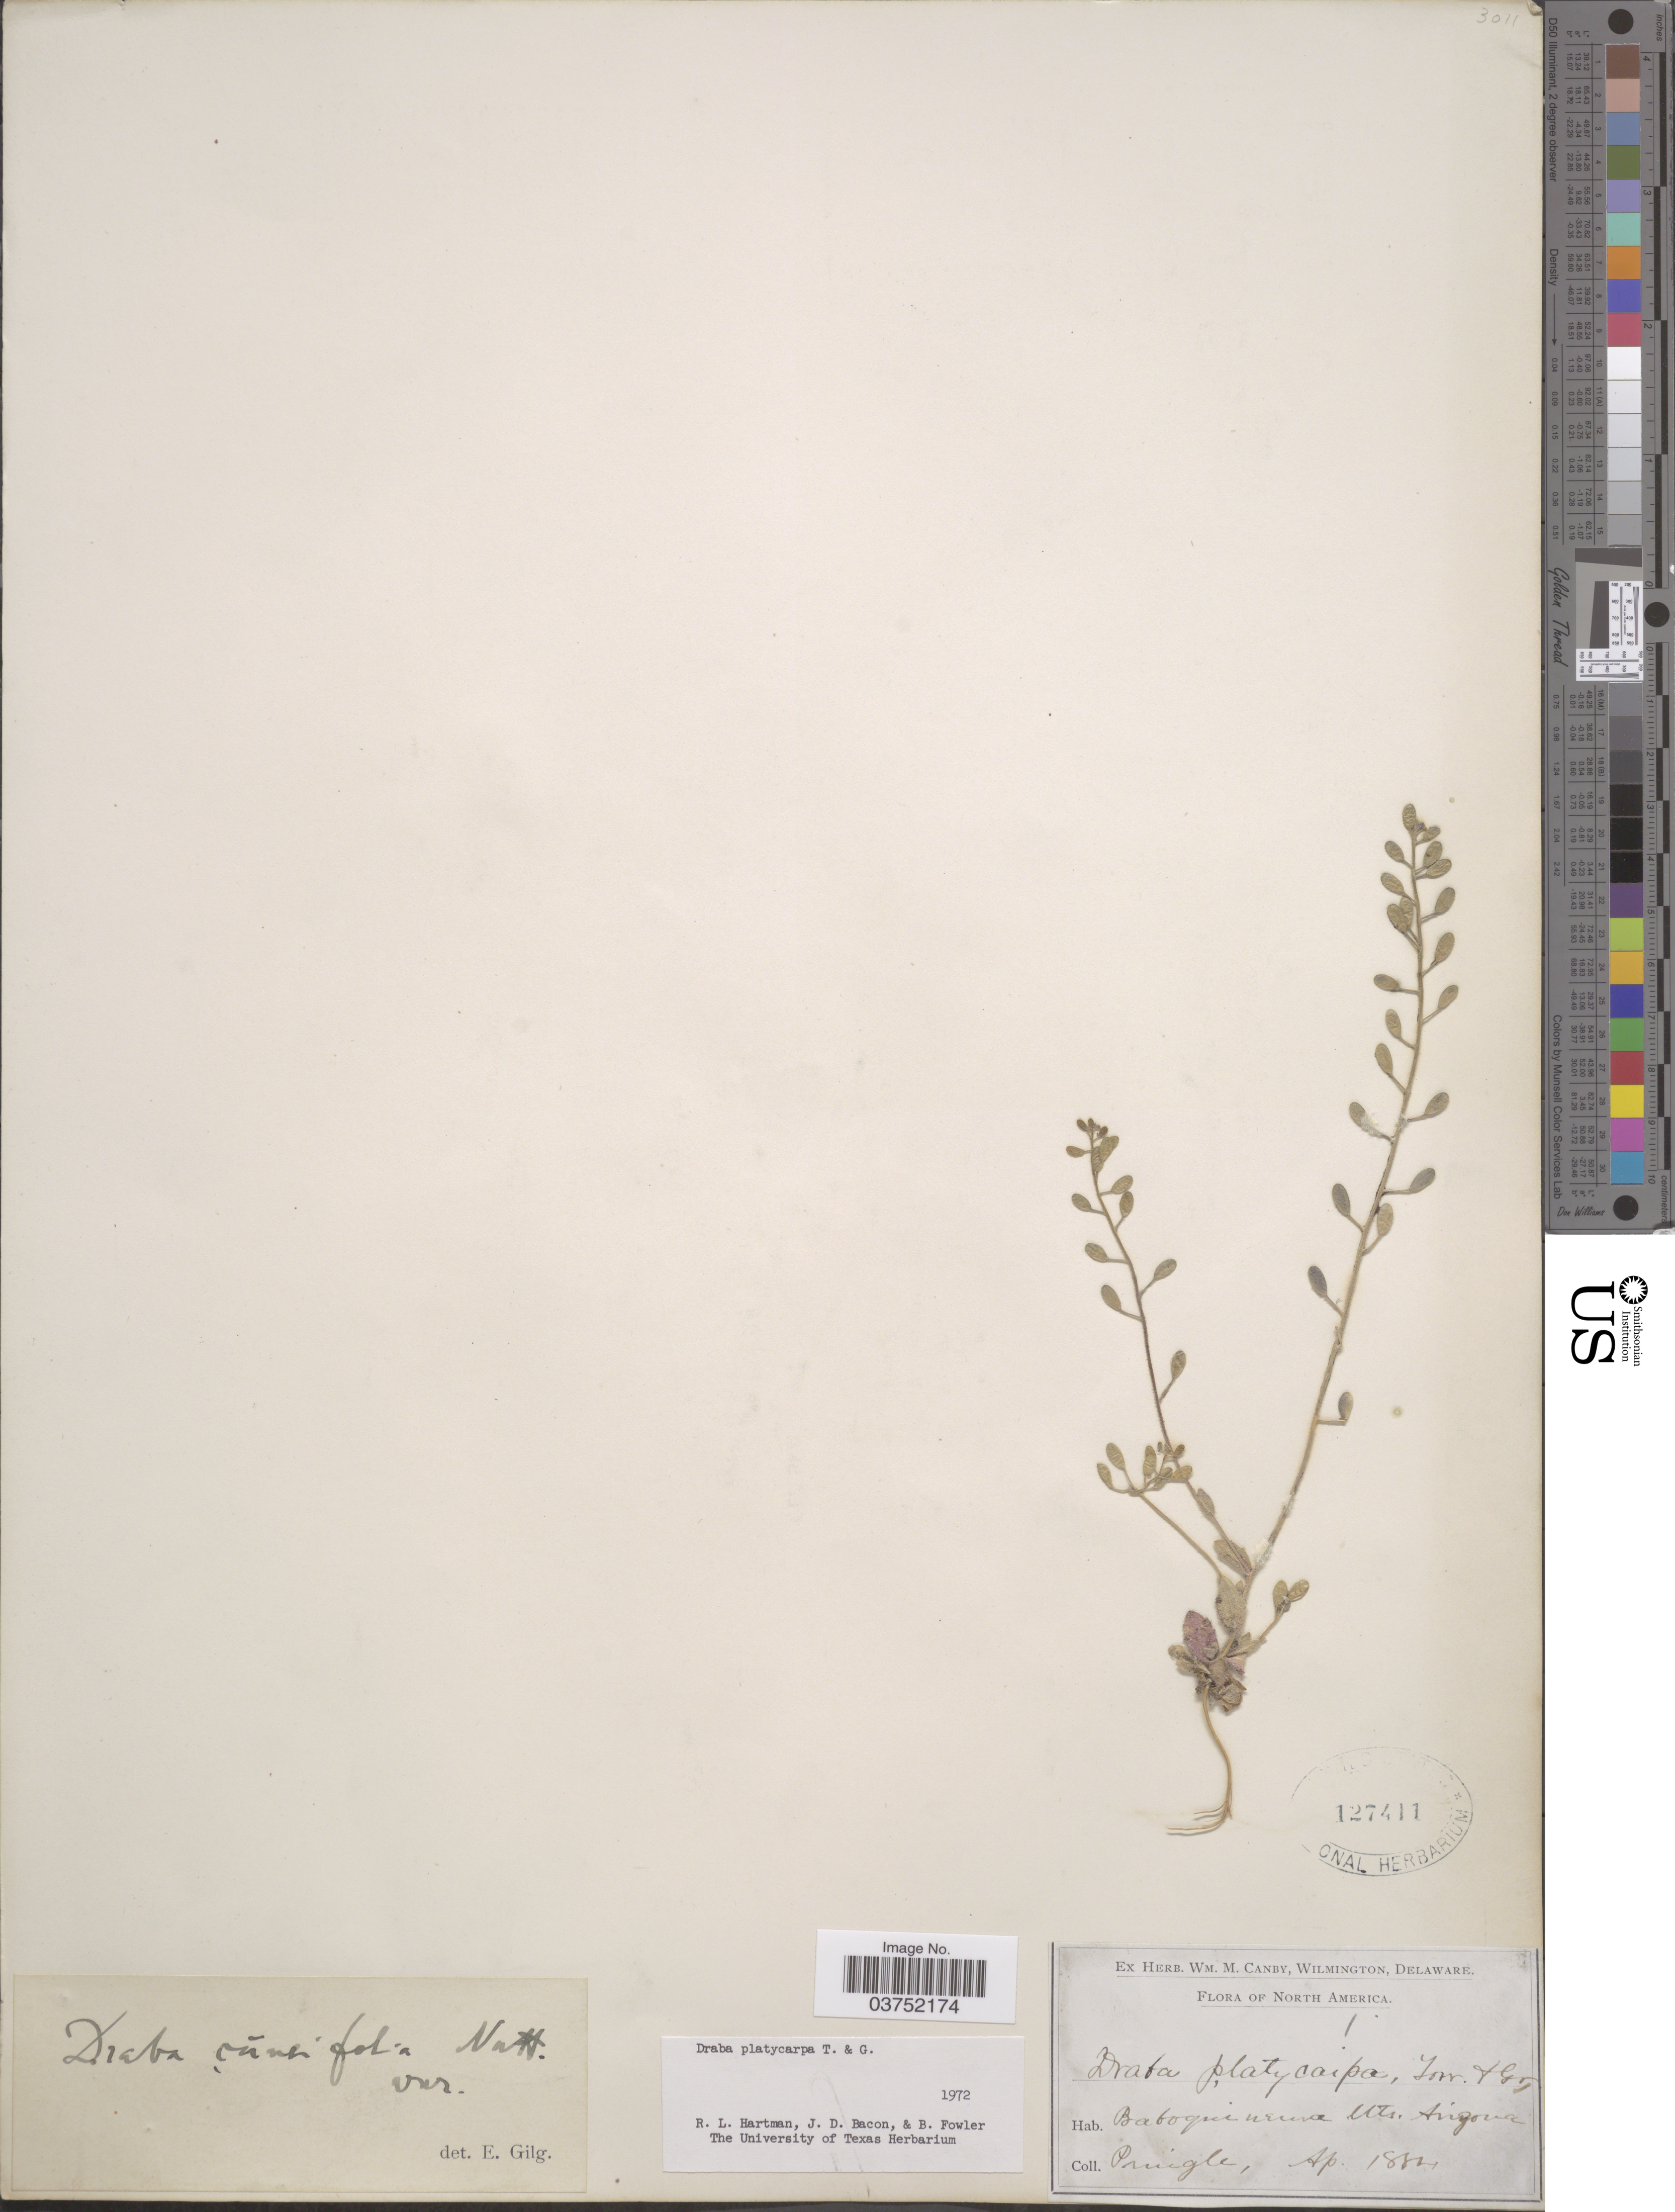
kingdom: Plantae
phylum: Tracheophyta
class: Magnoliopsida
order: Brassicales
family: Brassicaceae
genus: Draba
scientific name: Draba platycarpa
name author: Torr. & A. Gray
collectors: -- Pringle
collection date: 1882-04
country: United States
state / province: Arizona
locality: North America. Baboquiverai Mts.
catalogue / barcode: US 127411